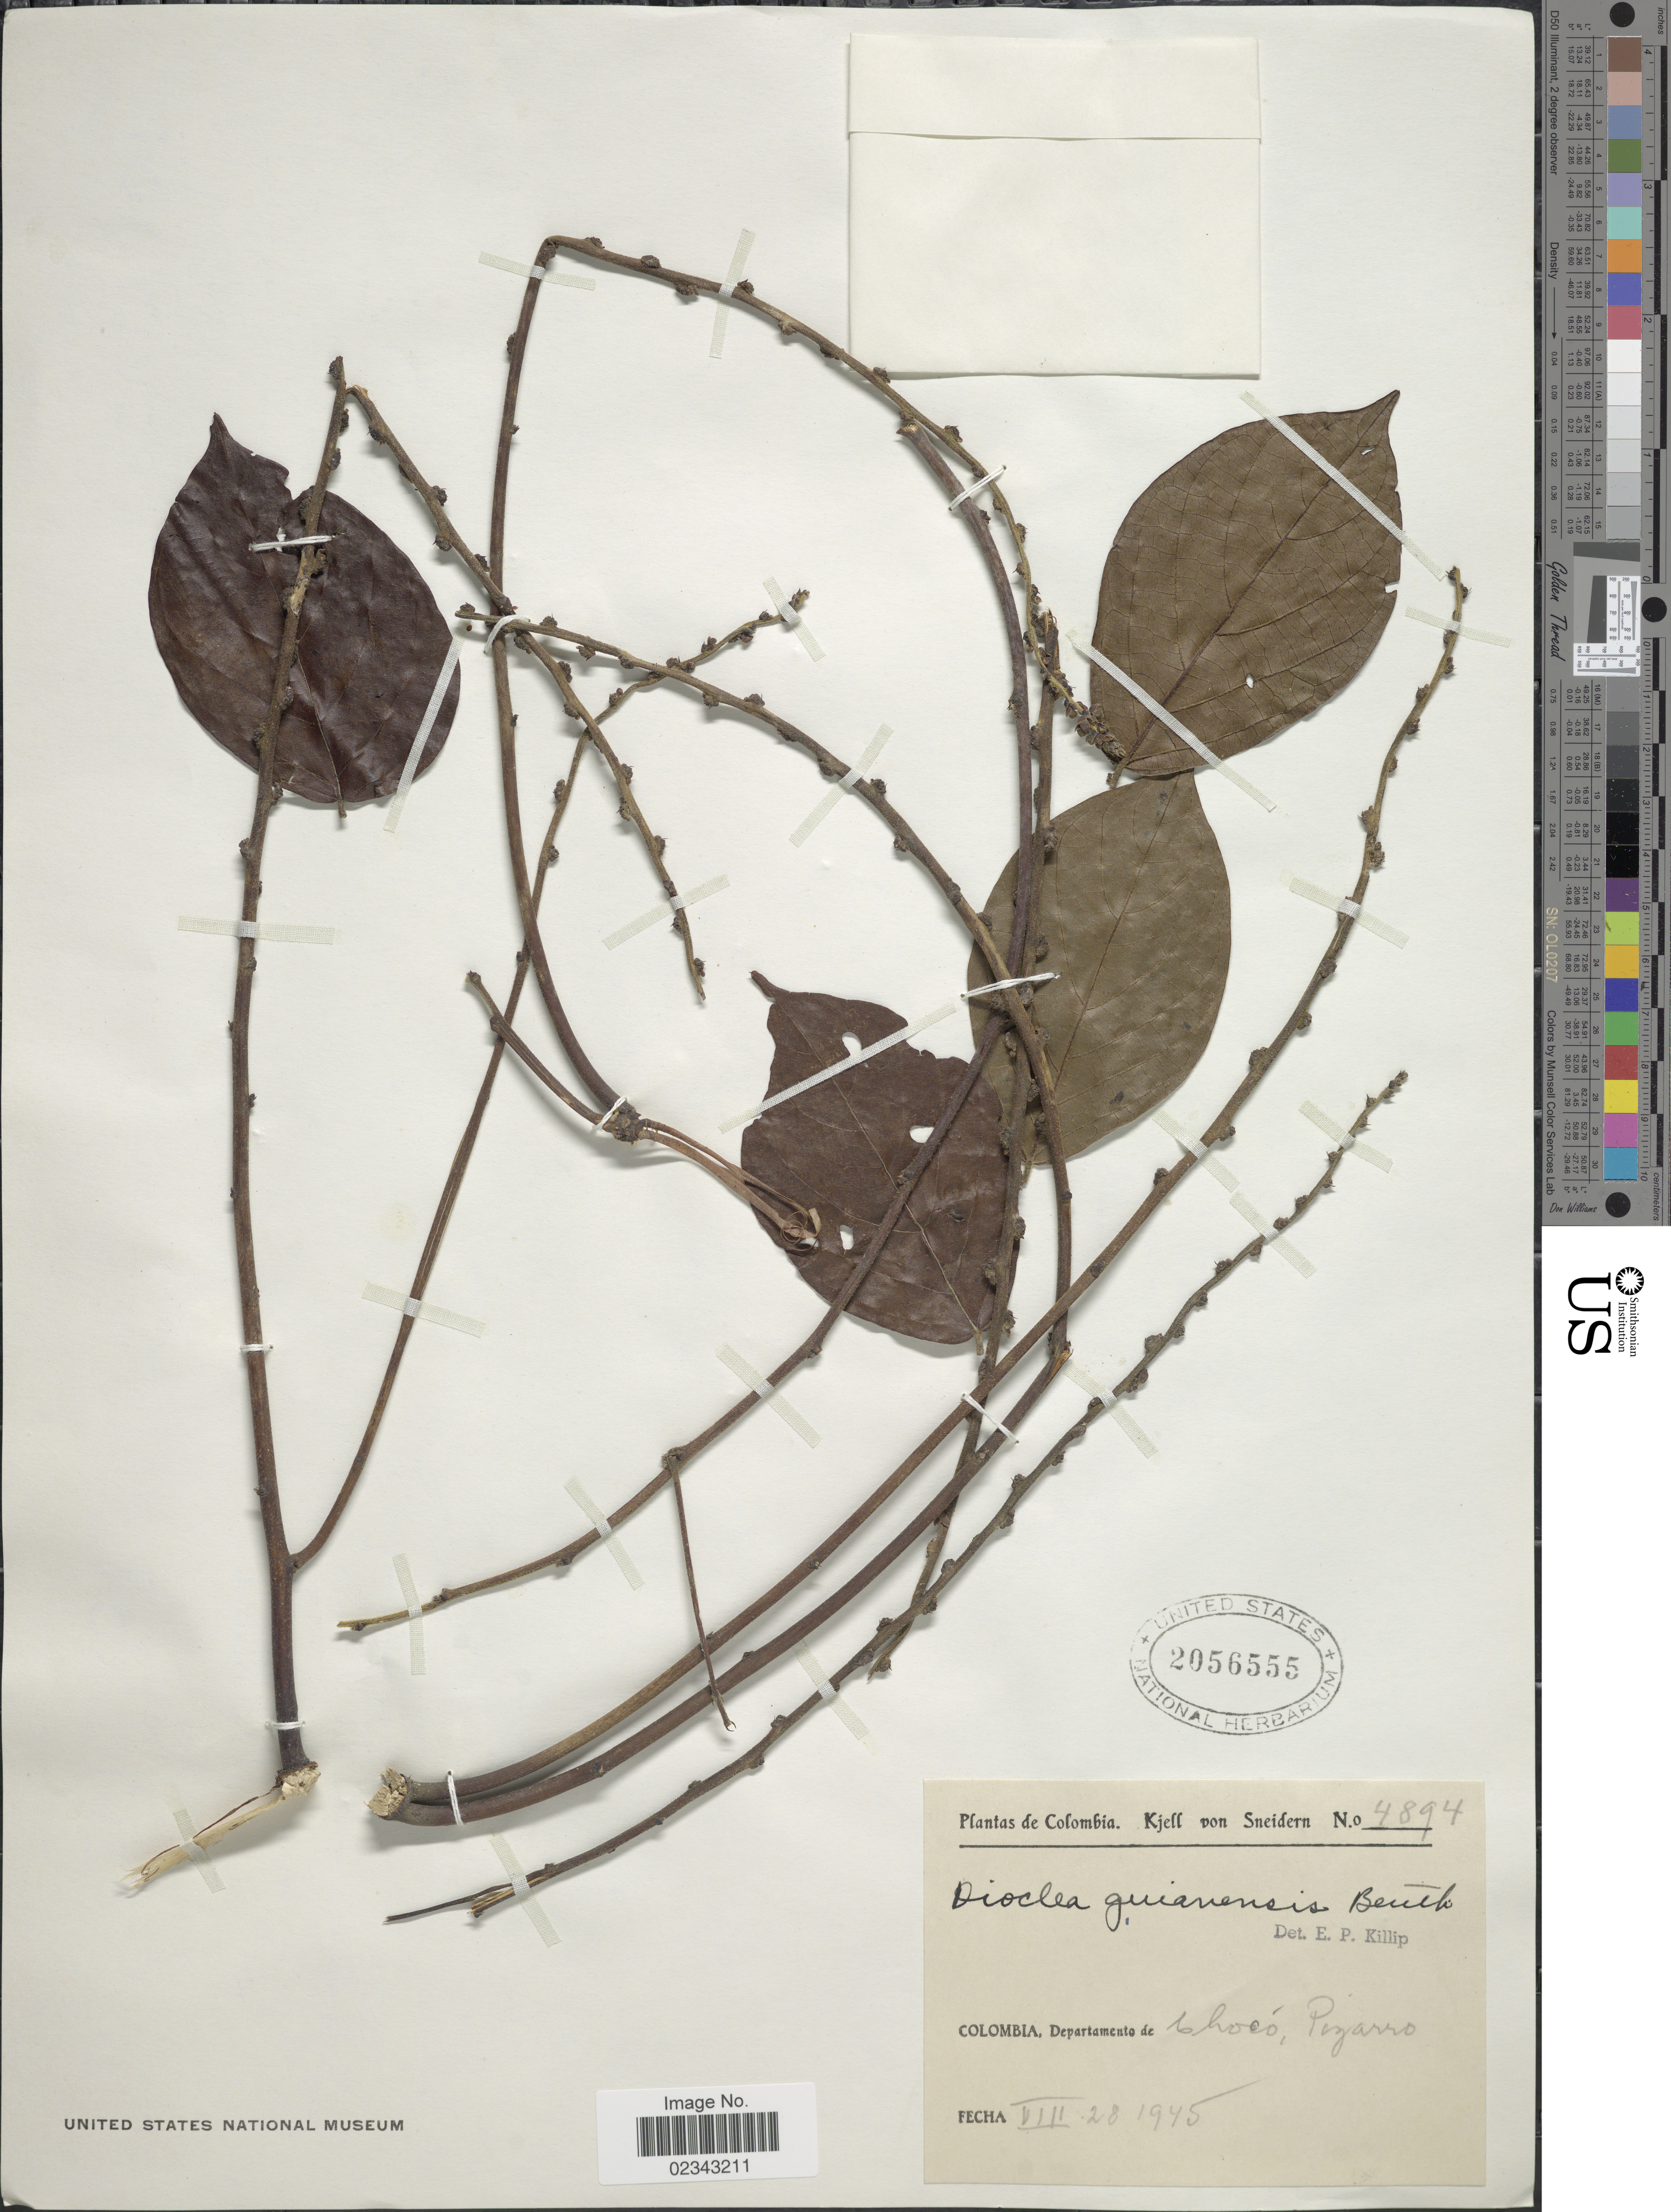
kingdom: Plantae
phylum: Tracheophyta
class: Magnoliopsida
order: Fabales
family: Fabaceae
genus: Dioclea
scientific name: Dioclea guianensis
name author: Benth.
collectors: K. von Sneidern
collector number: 4894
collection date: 1945-08-28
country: Colombia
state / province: Chocó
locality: Departamento Chocó, Pizarro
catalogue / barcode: US 2056555